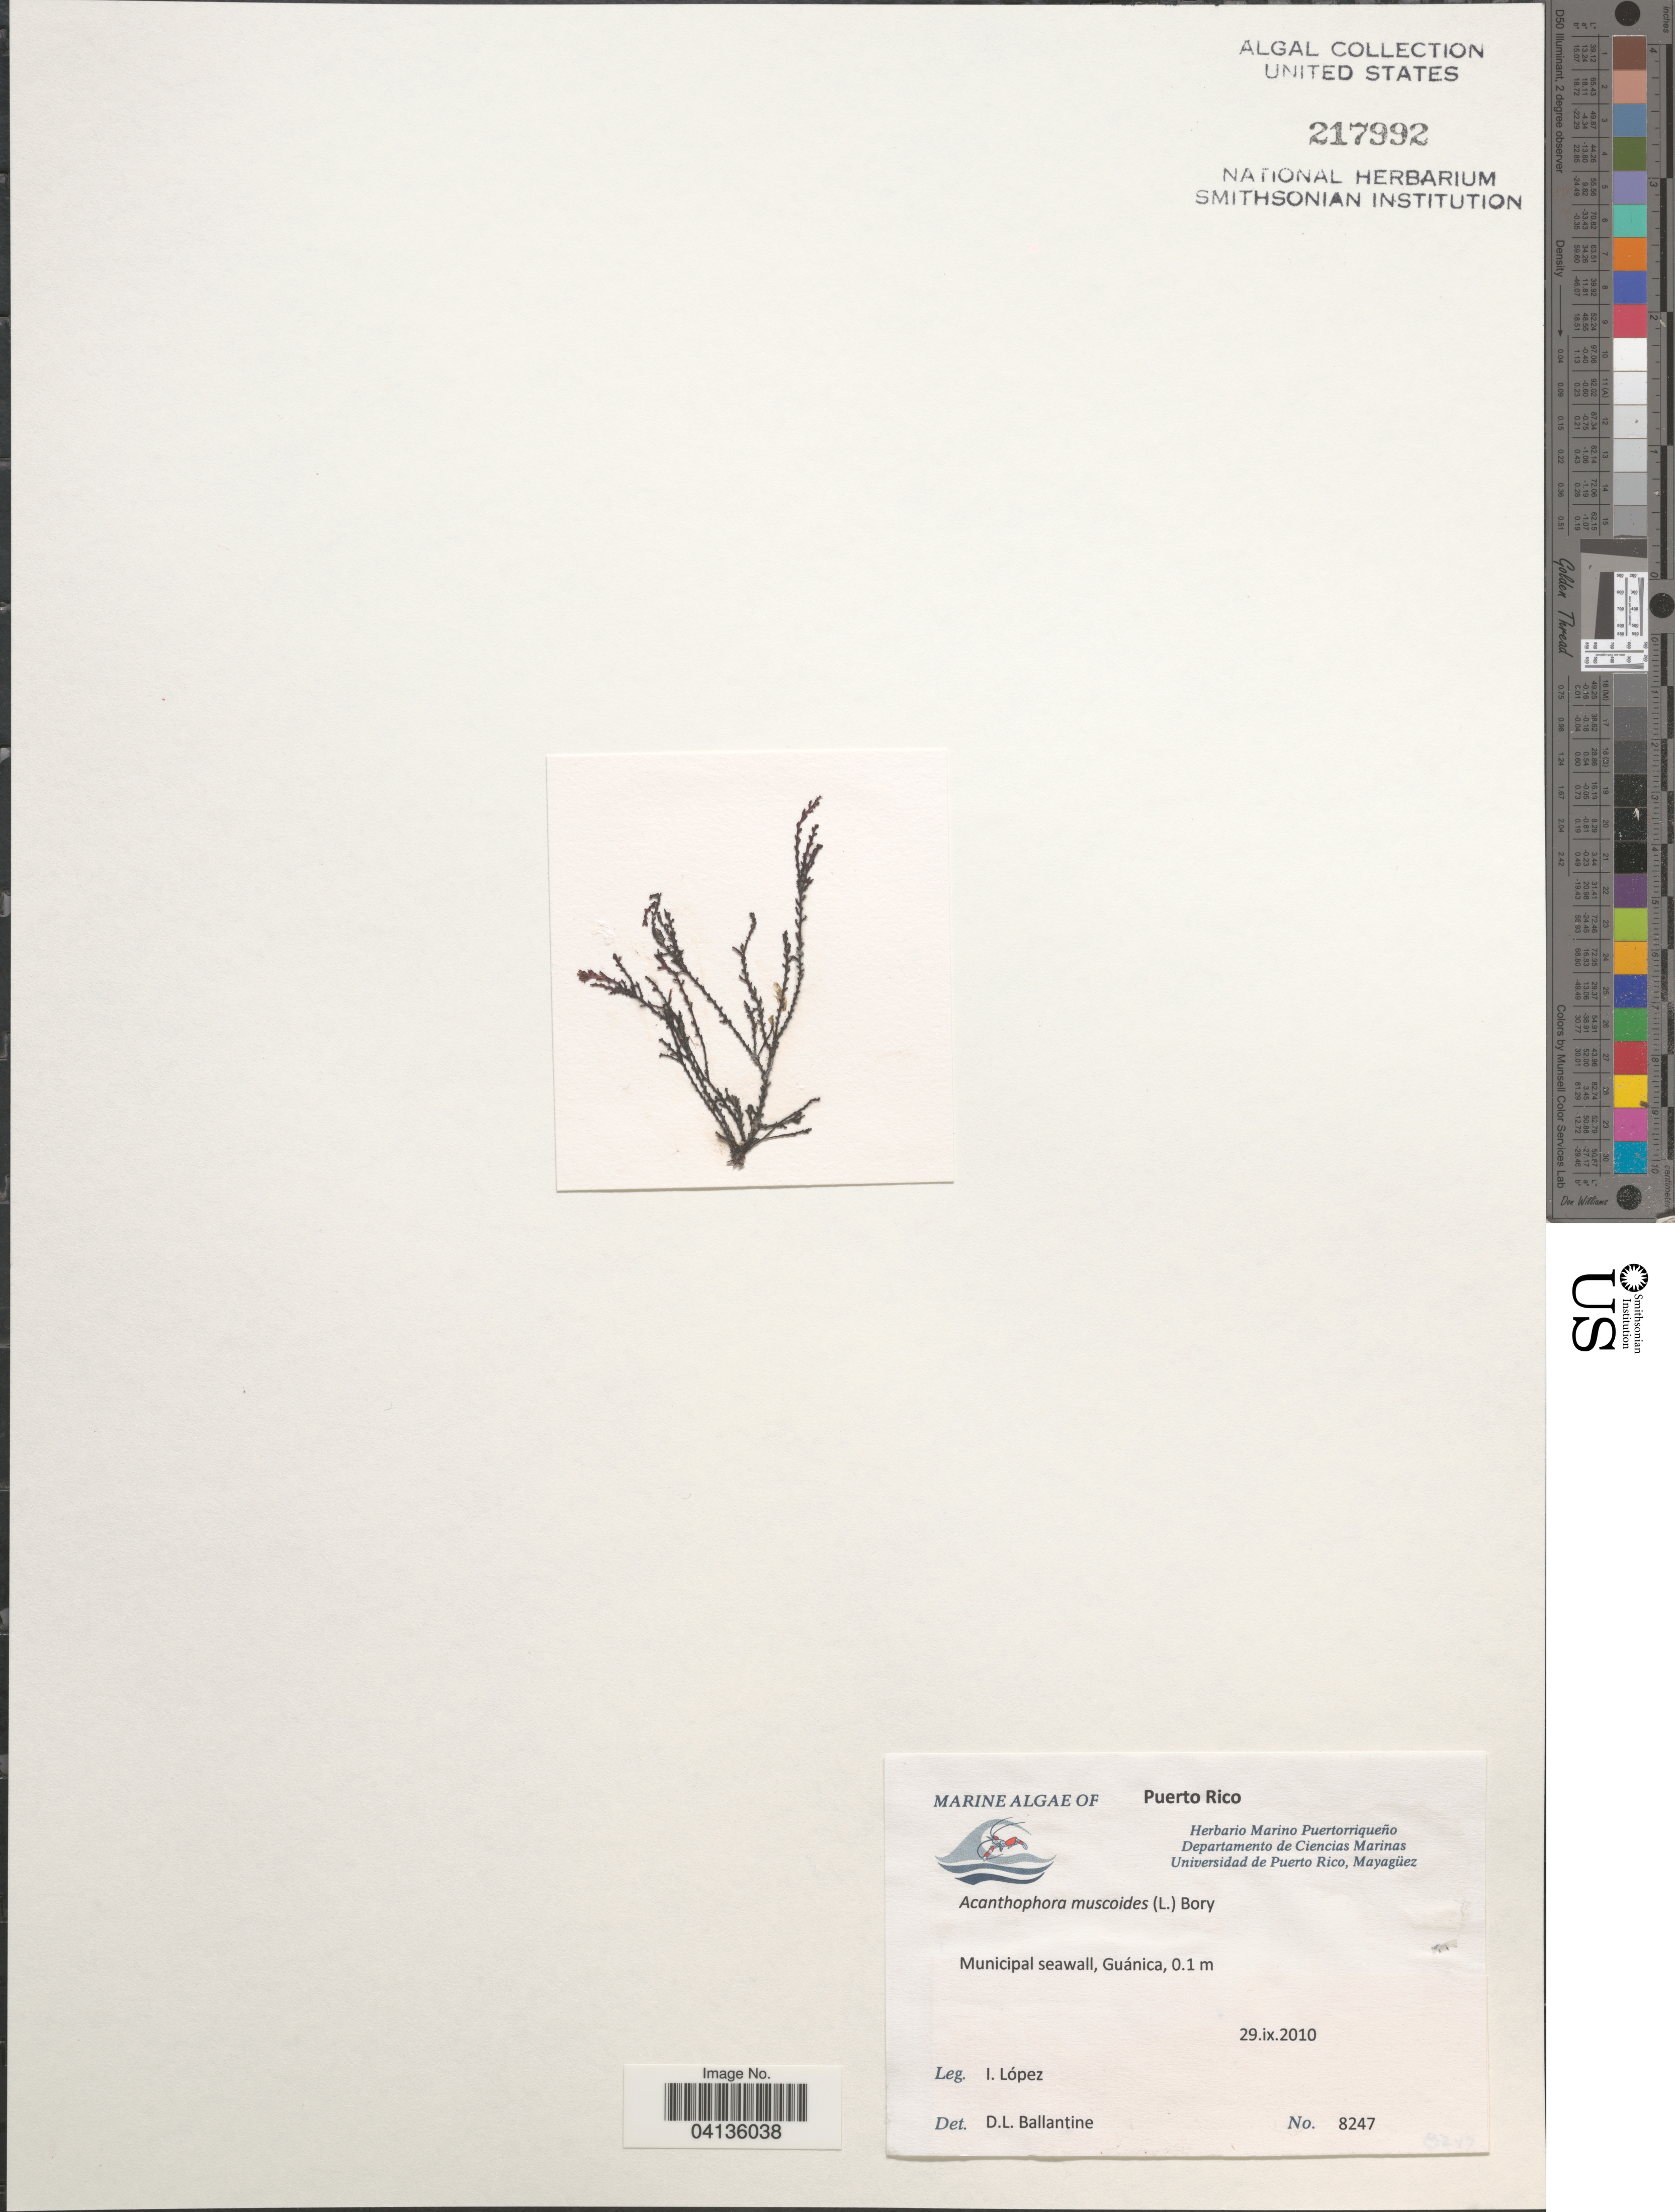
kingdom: Plantae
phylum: Rhodophyta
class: Florideophyceae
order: Ceramiales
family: Rhodomelaceae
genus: Acanthophora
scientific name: Acanthophora muscoides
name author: (C. Agardh) Bory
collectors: I. Lopez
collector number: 8247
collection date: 2010-09-29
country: Puerto Rico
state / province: Guánica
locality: Municipal seawall.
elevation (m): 0.1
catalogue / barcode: US 217992